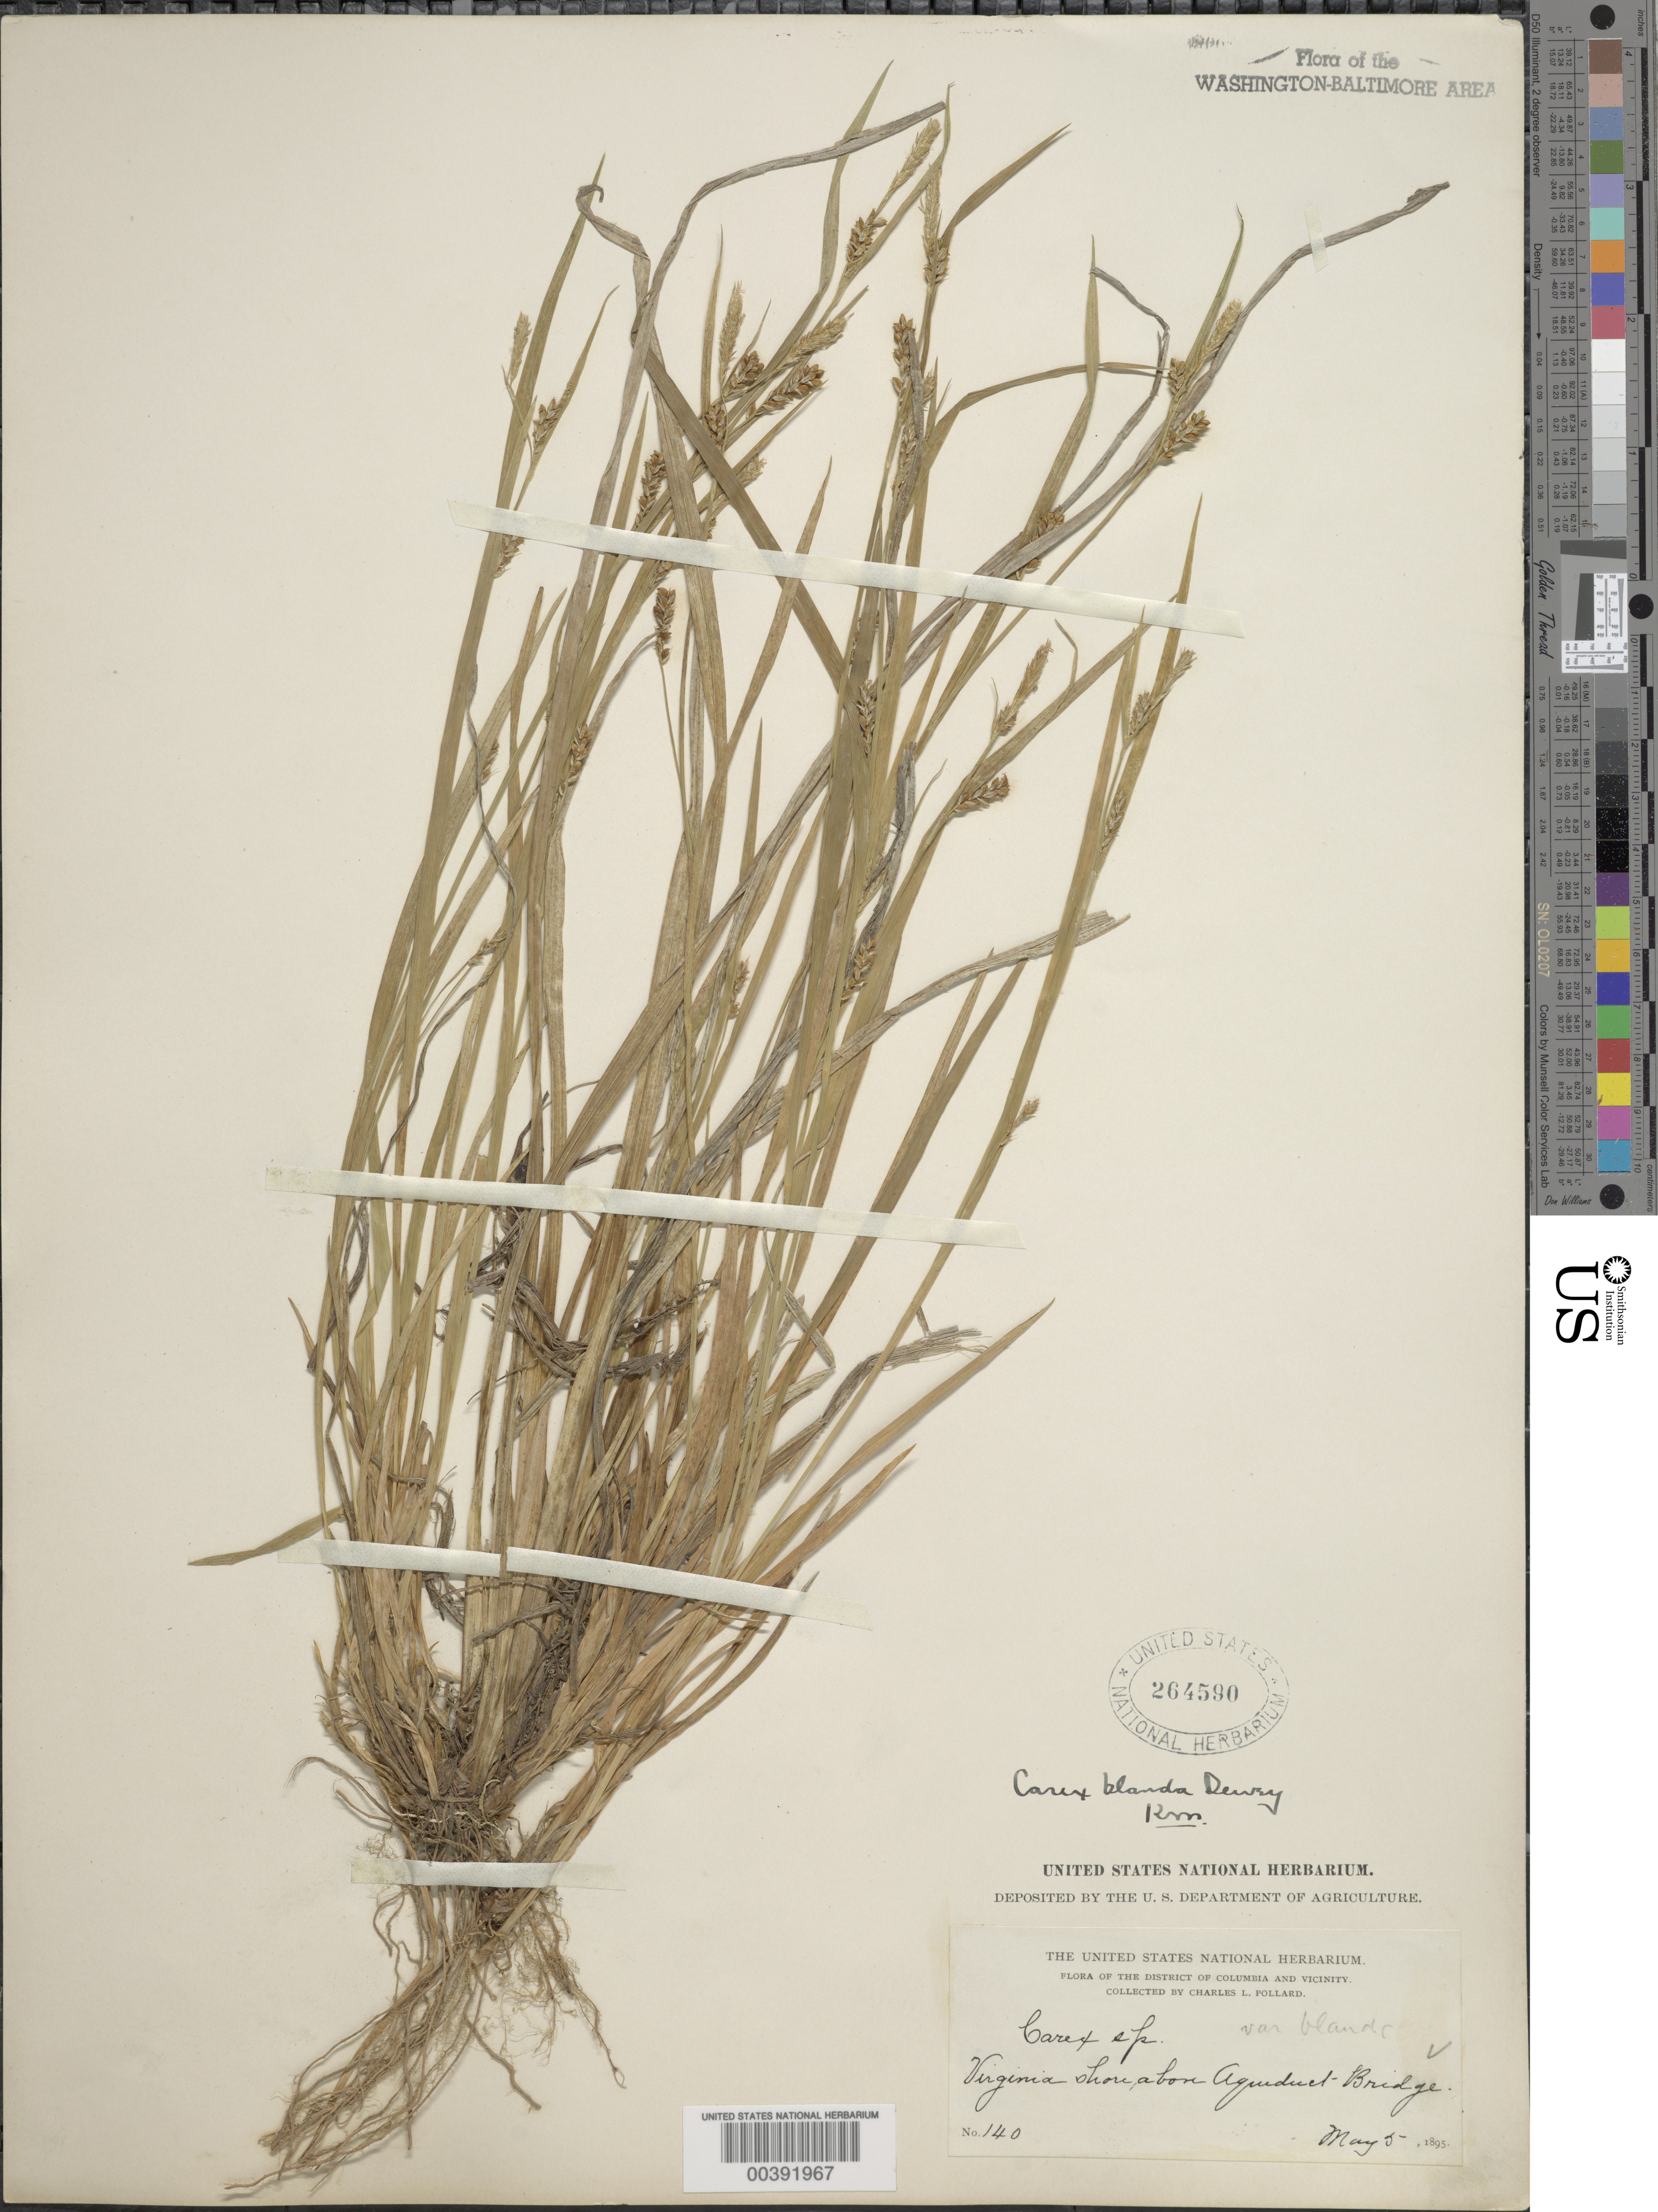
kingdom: Plantae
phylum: Tracheophyta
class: Liliopsida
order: Poales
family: Cyperaceae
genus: Carex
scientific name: Carex blanda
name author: Dewey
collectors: C. L. Pollard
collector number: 140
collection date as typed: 05 May 1895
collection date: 1895-05-05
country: United States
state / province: Virginia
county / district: Fairfax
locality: Above Aqueduct Bridge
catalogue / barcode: US 264590